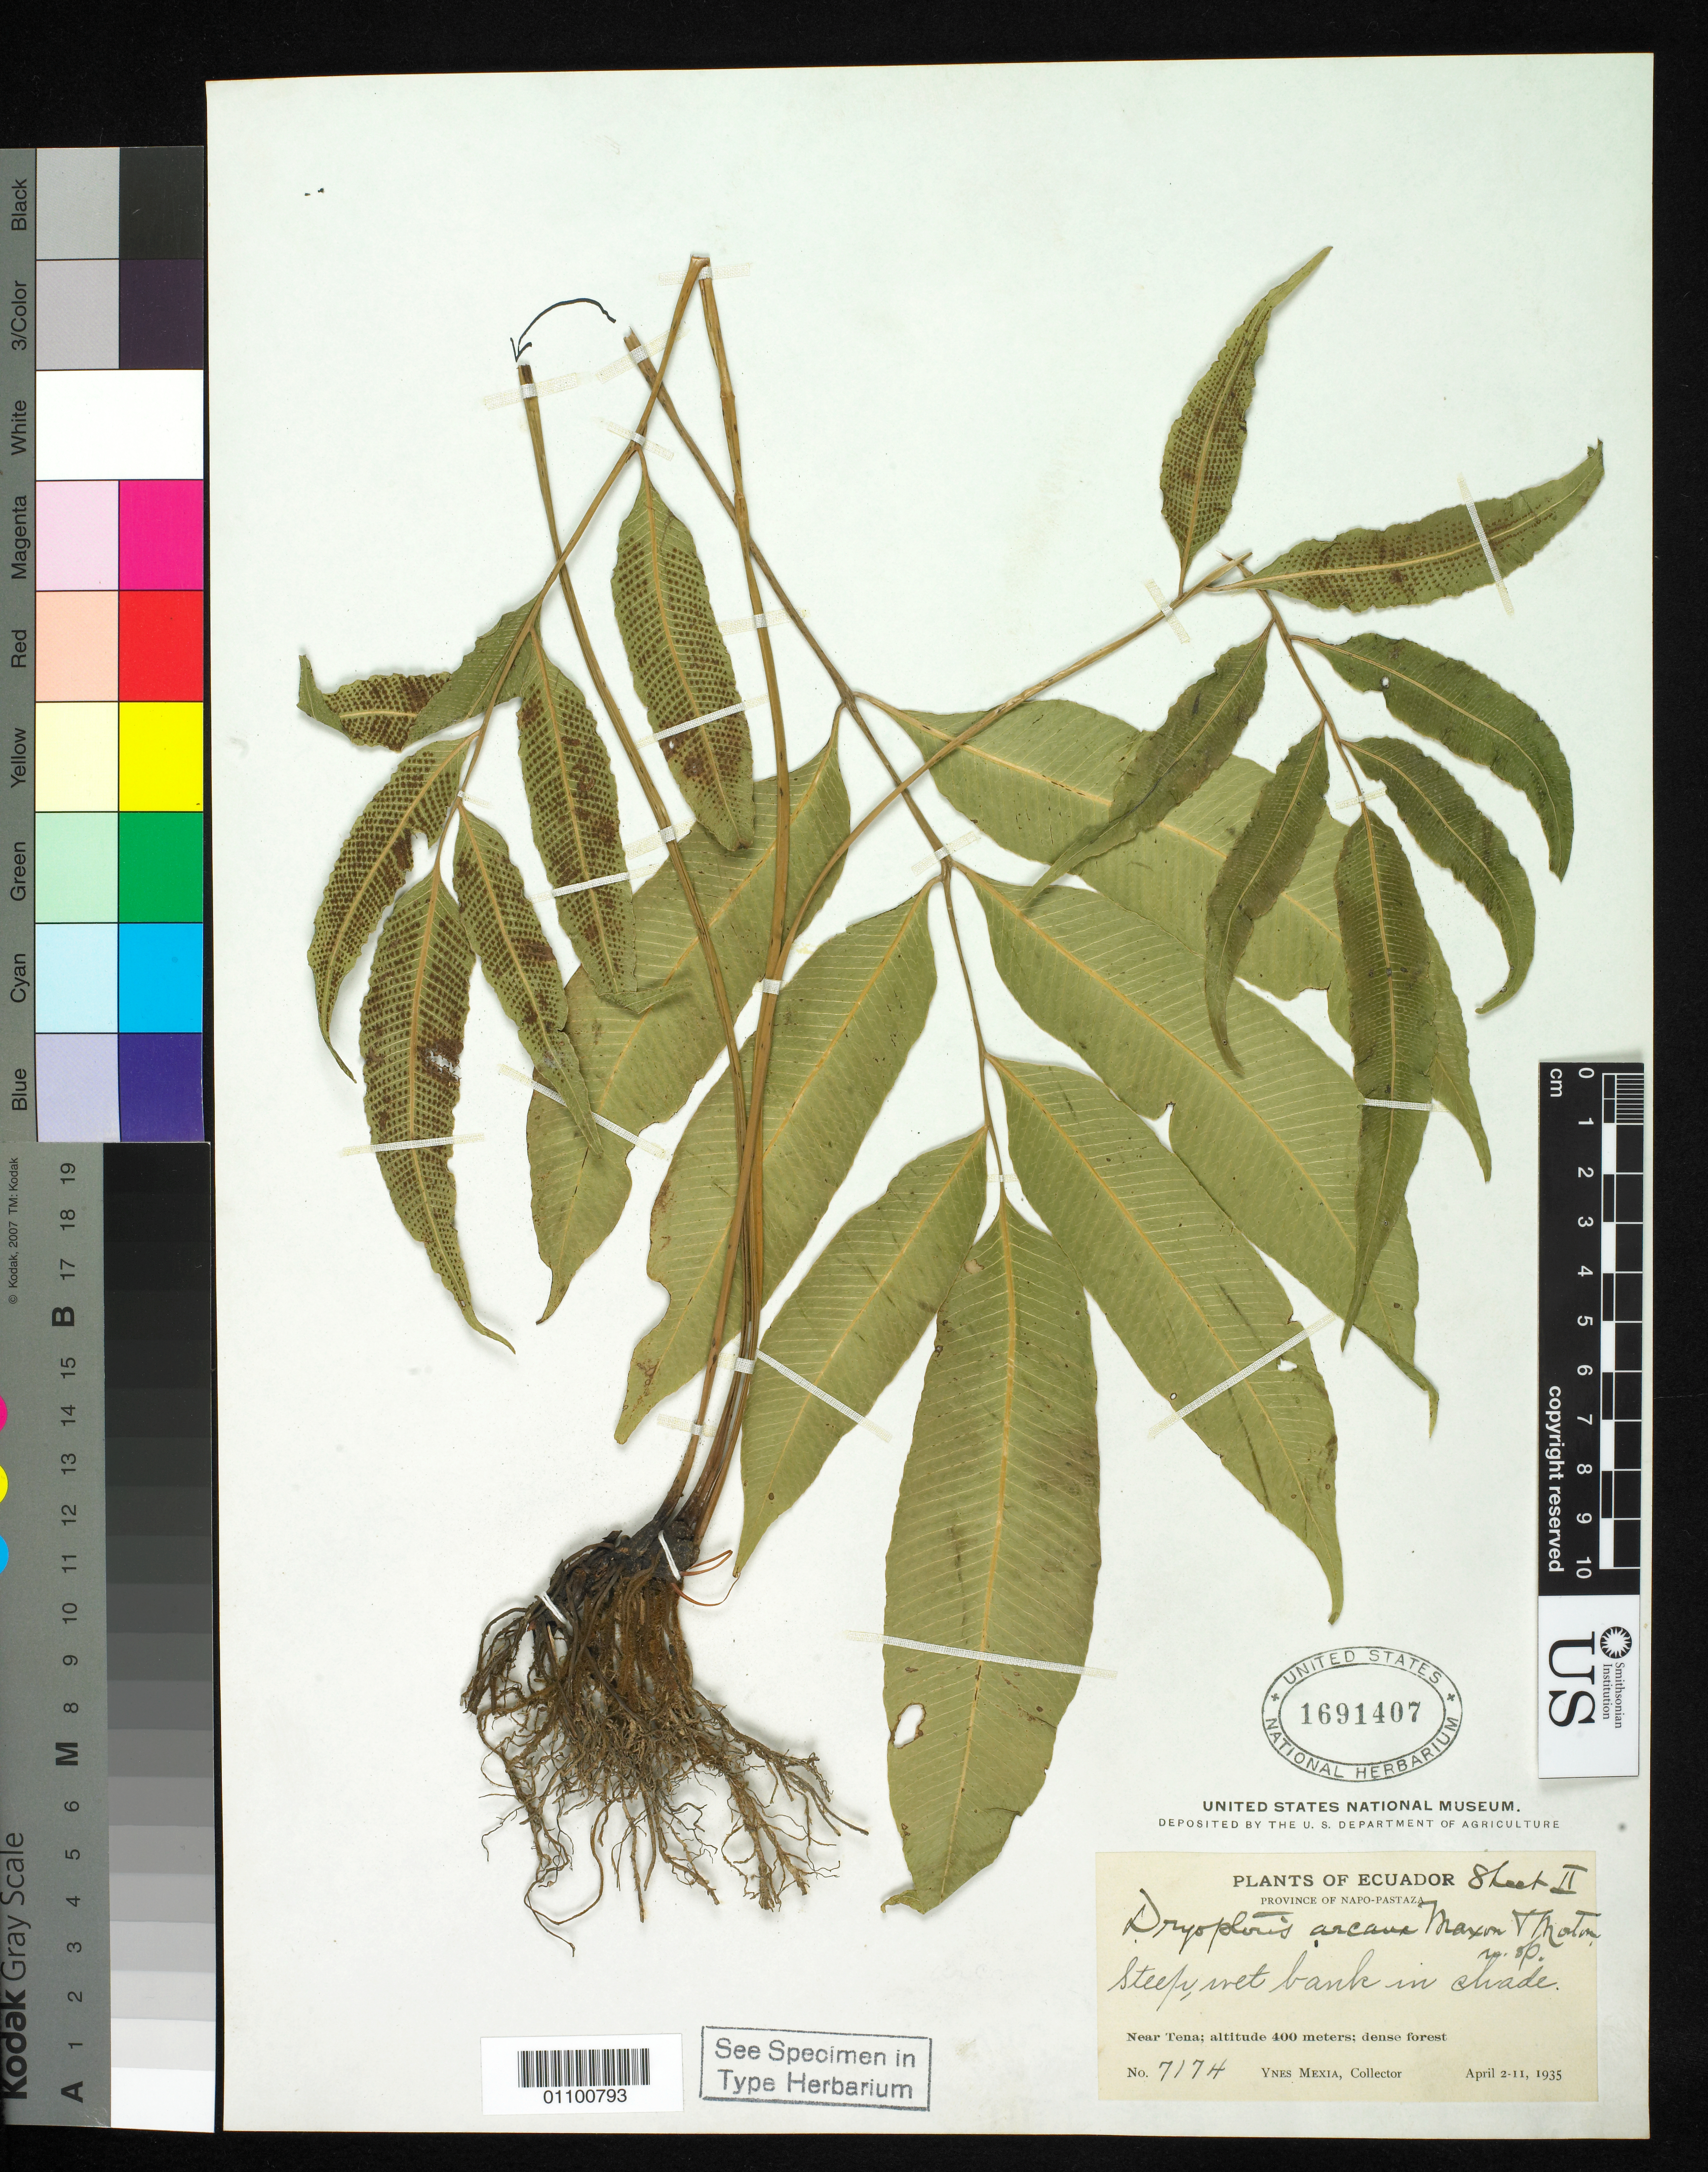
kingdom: Plantae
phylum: Tracheophyta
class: Polypodiopsida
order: Polypodiales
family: Dryopteridaceae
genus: Dryopteris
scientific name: Dryopteris arcana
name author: Maxon & C.V. Morton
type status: Isotype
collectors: Y. Mexia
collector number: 7174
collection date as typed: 02 Apr 1935 to 11 Apr 1935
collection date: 1935-04-02/1935-04-11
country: Ecuador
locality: Near Tena, province of Napo-Pastaza.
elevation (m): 400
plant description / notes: Type status uncertain; isotype or second sheet of holotype? Protologue cites type as USNH 1691406, but 1691406 & 1691407 are annotated "Sheet I" & "Sheet II" respectively.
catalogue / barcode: US 1691407